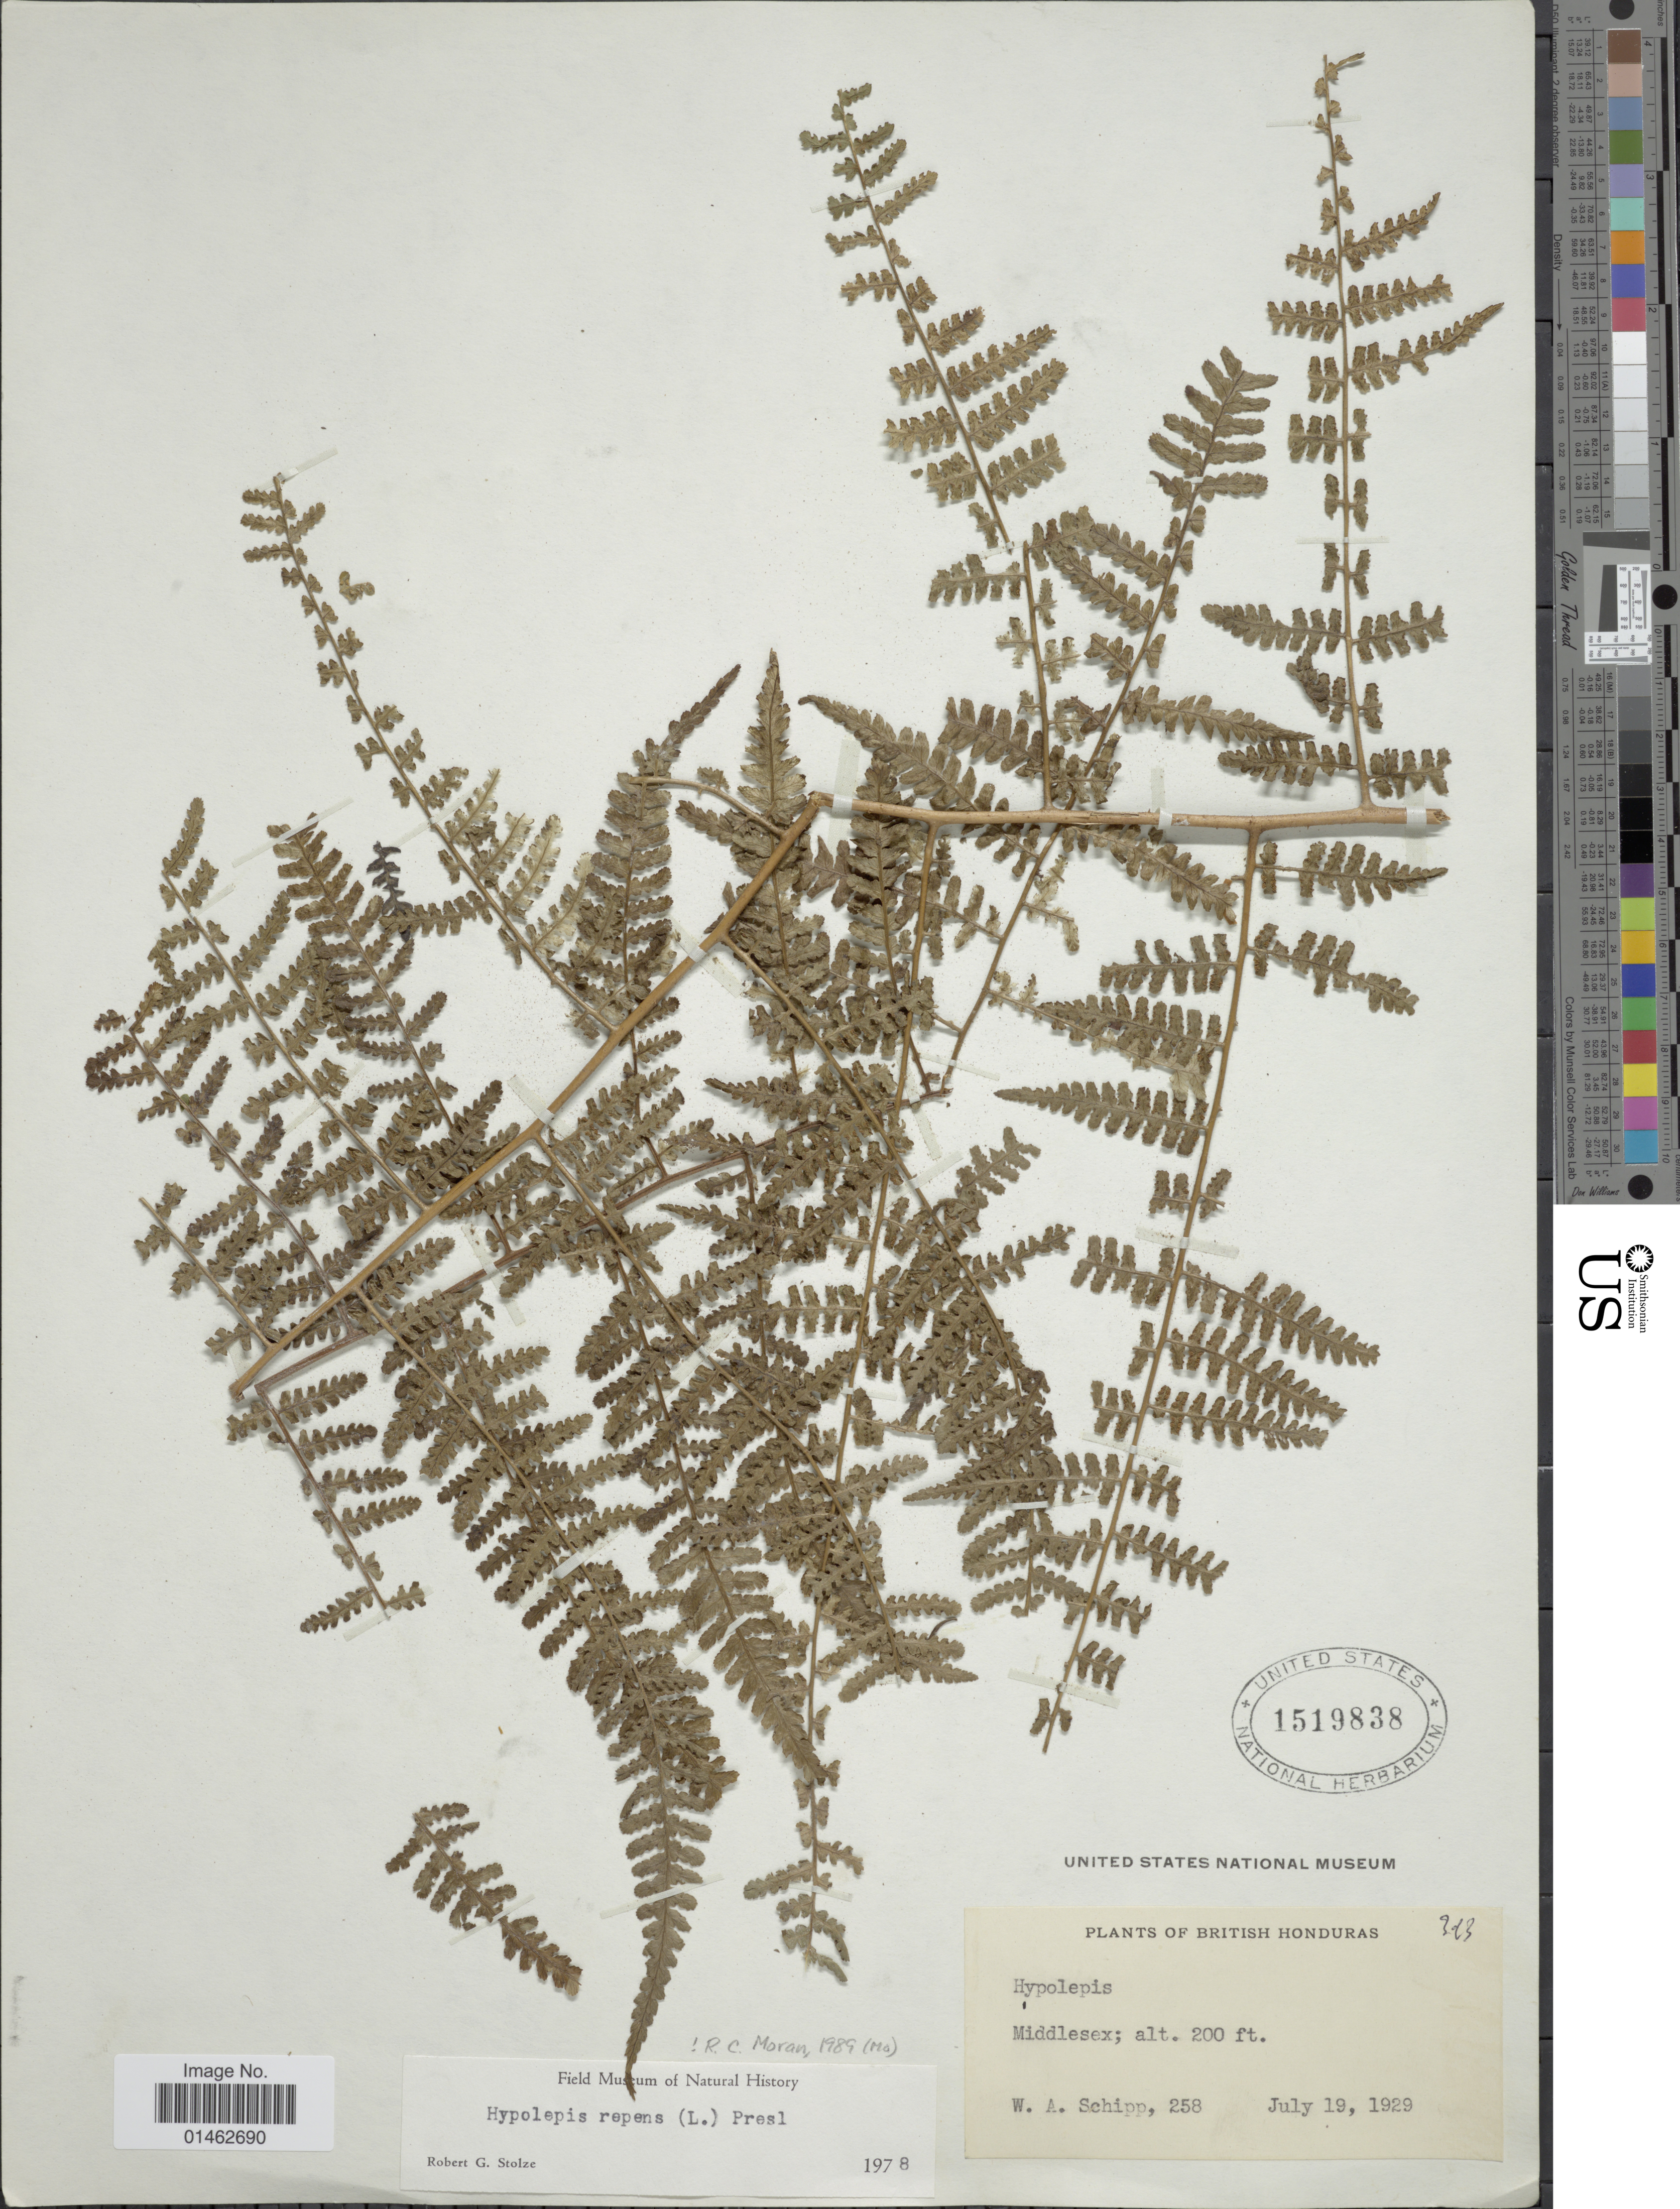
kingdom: Plantae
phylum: Tracheophyta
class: Polypodiopsida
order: Polypodiales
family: Dennstaedtiaceae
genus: Hypolepis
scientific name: Hypolepis repens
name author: (L.) C. Presl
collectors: W. Schipp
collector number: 258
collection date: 1929-07-19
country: Belize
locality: Brtitish Honduras, Middlesex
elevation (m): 61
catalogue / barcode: US 1519838